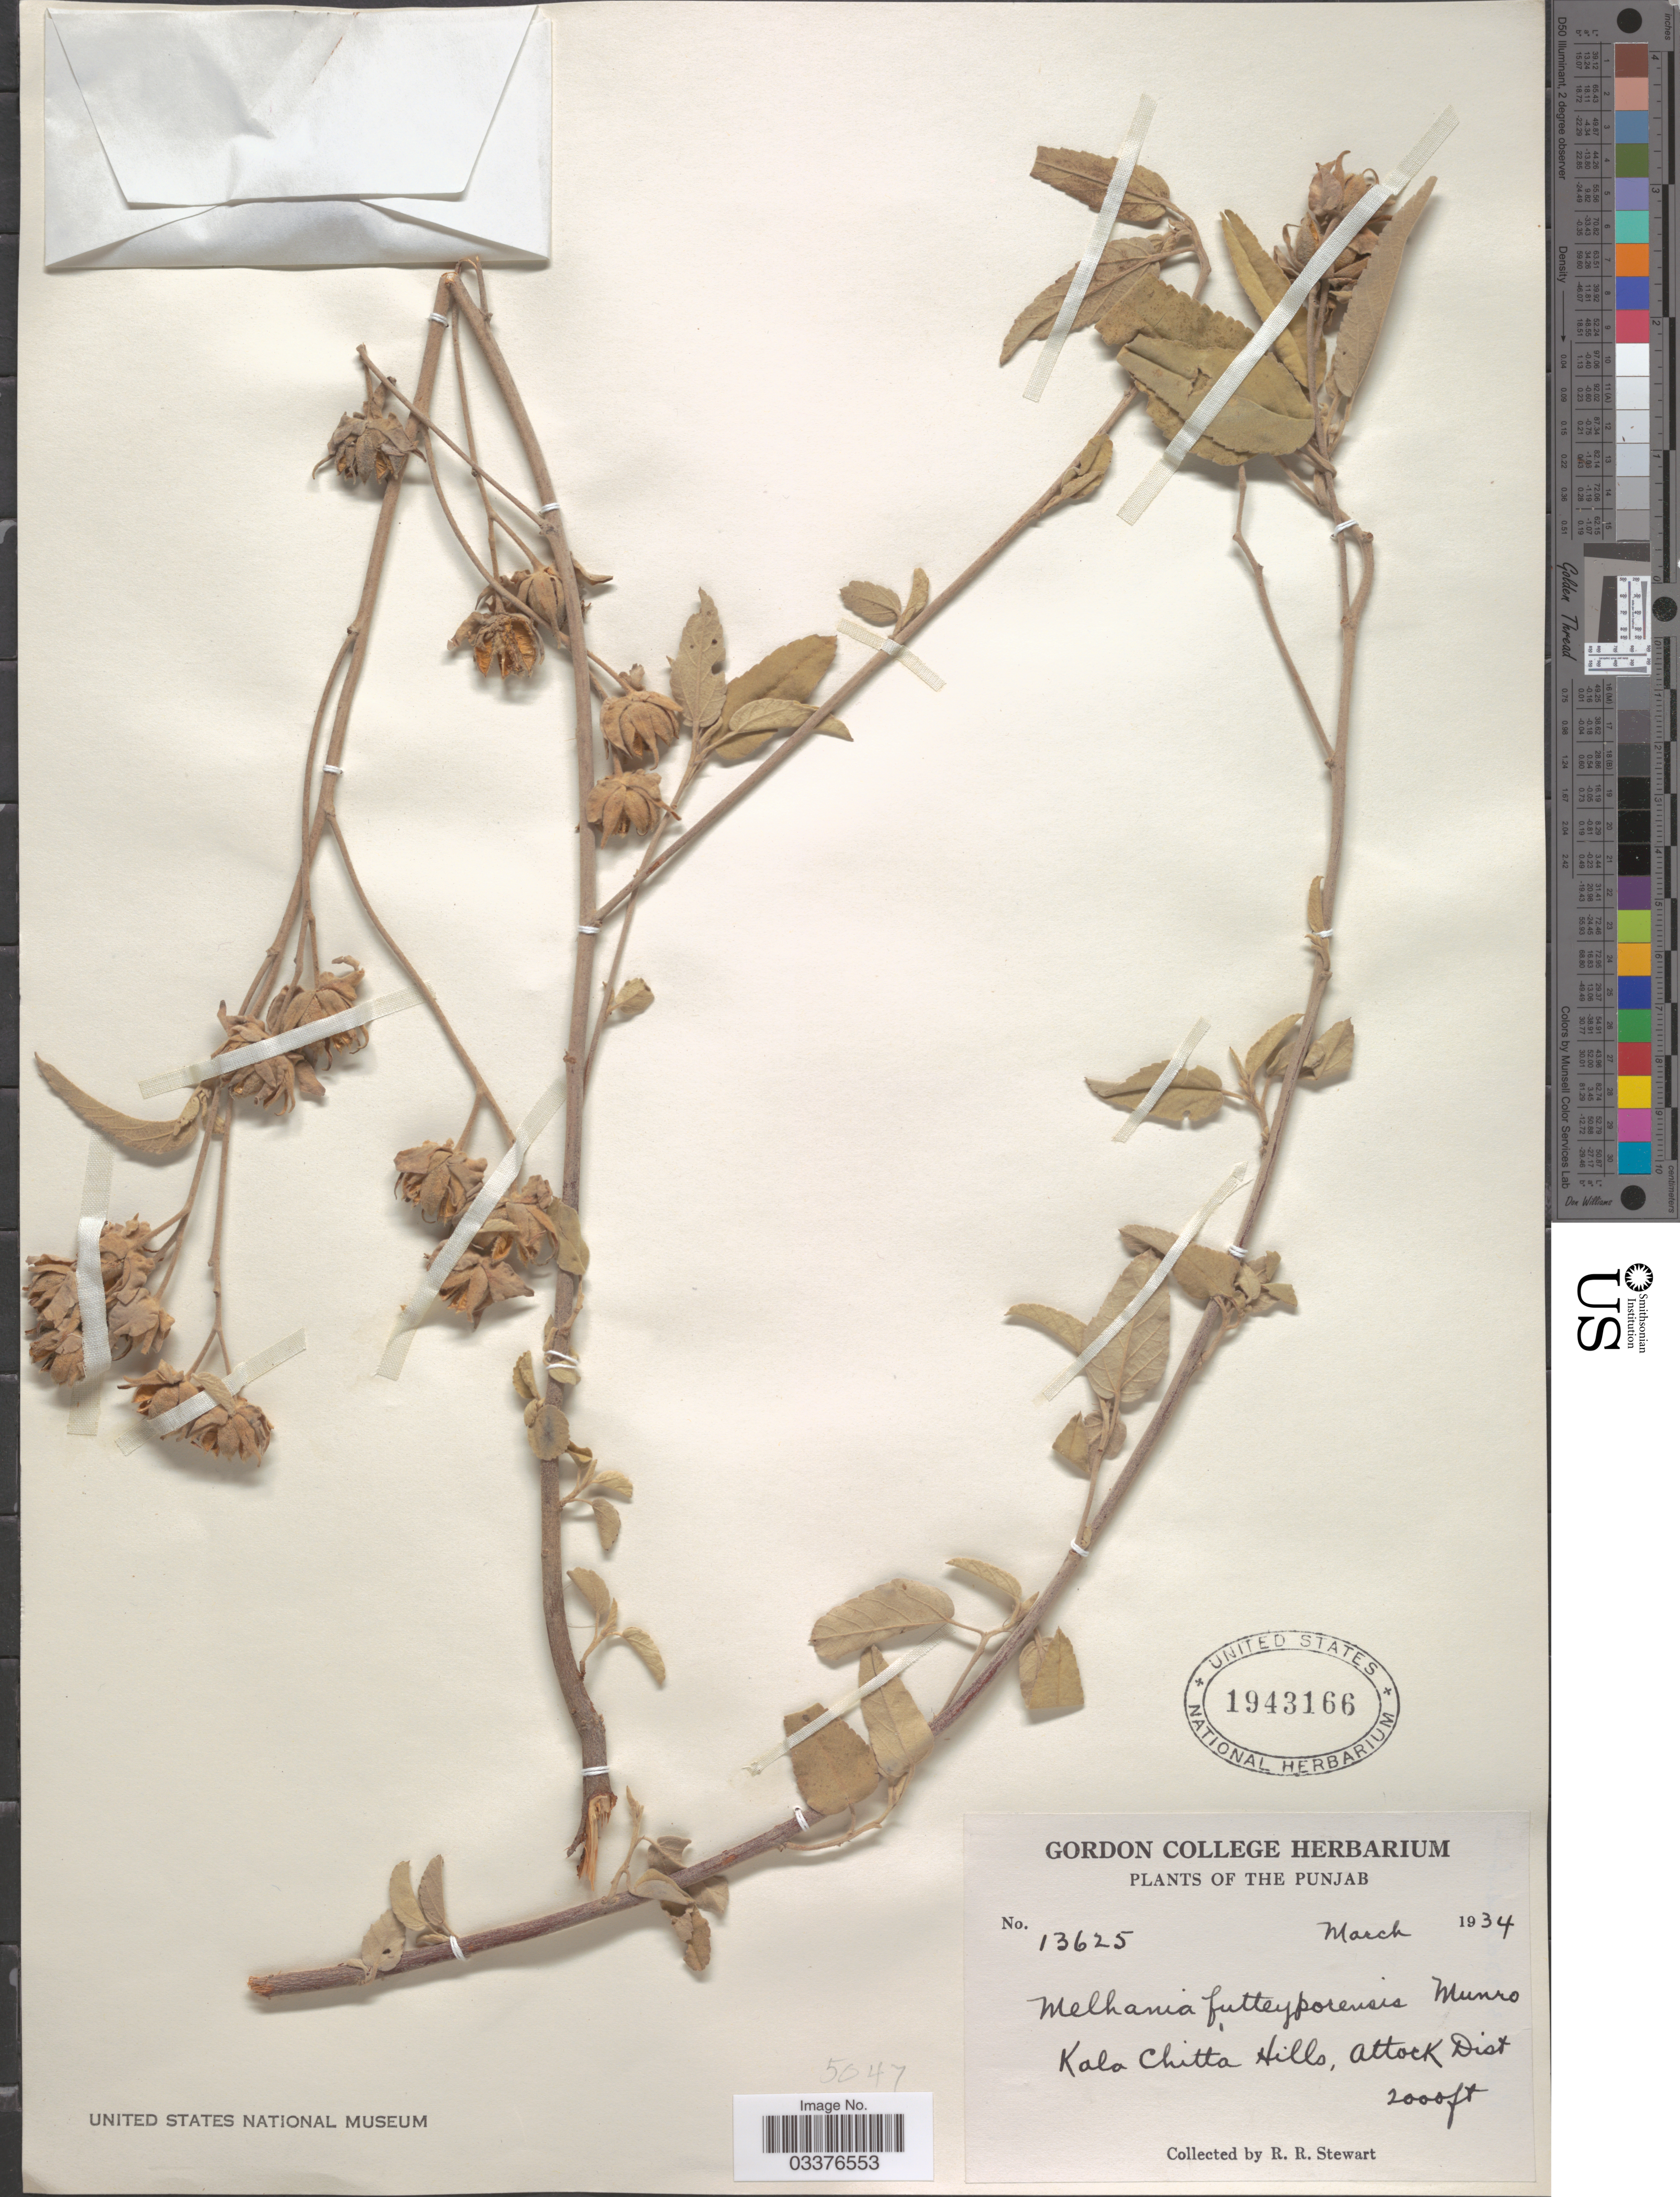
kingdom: Plantae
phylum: Tracheophyta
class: Magnoliopsida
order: Malvales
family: Malvaceae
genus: Melhania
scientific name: Melhania futteyporensis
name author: Munro ex Mast.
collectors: R. Stewart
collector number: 13625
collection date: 1934-03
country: Pakistan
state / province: Punjab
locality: Kala Chitta Hills, Attock Dist.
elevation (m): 610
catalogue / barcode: US 1943166